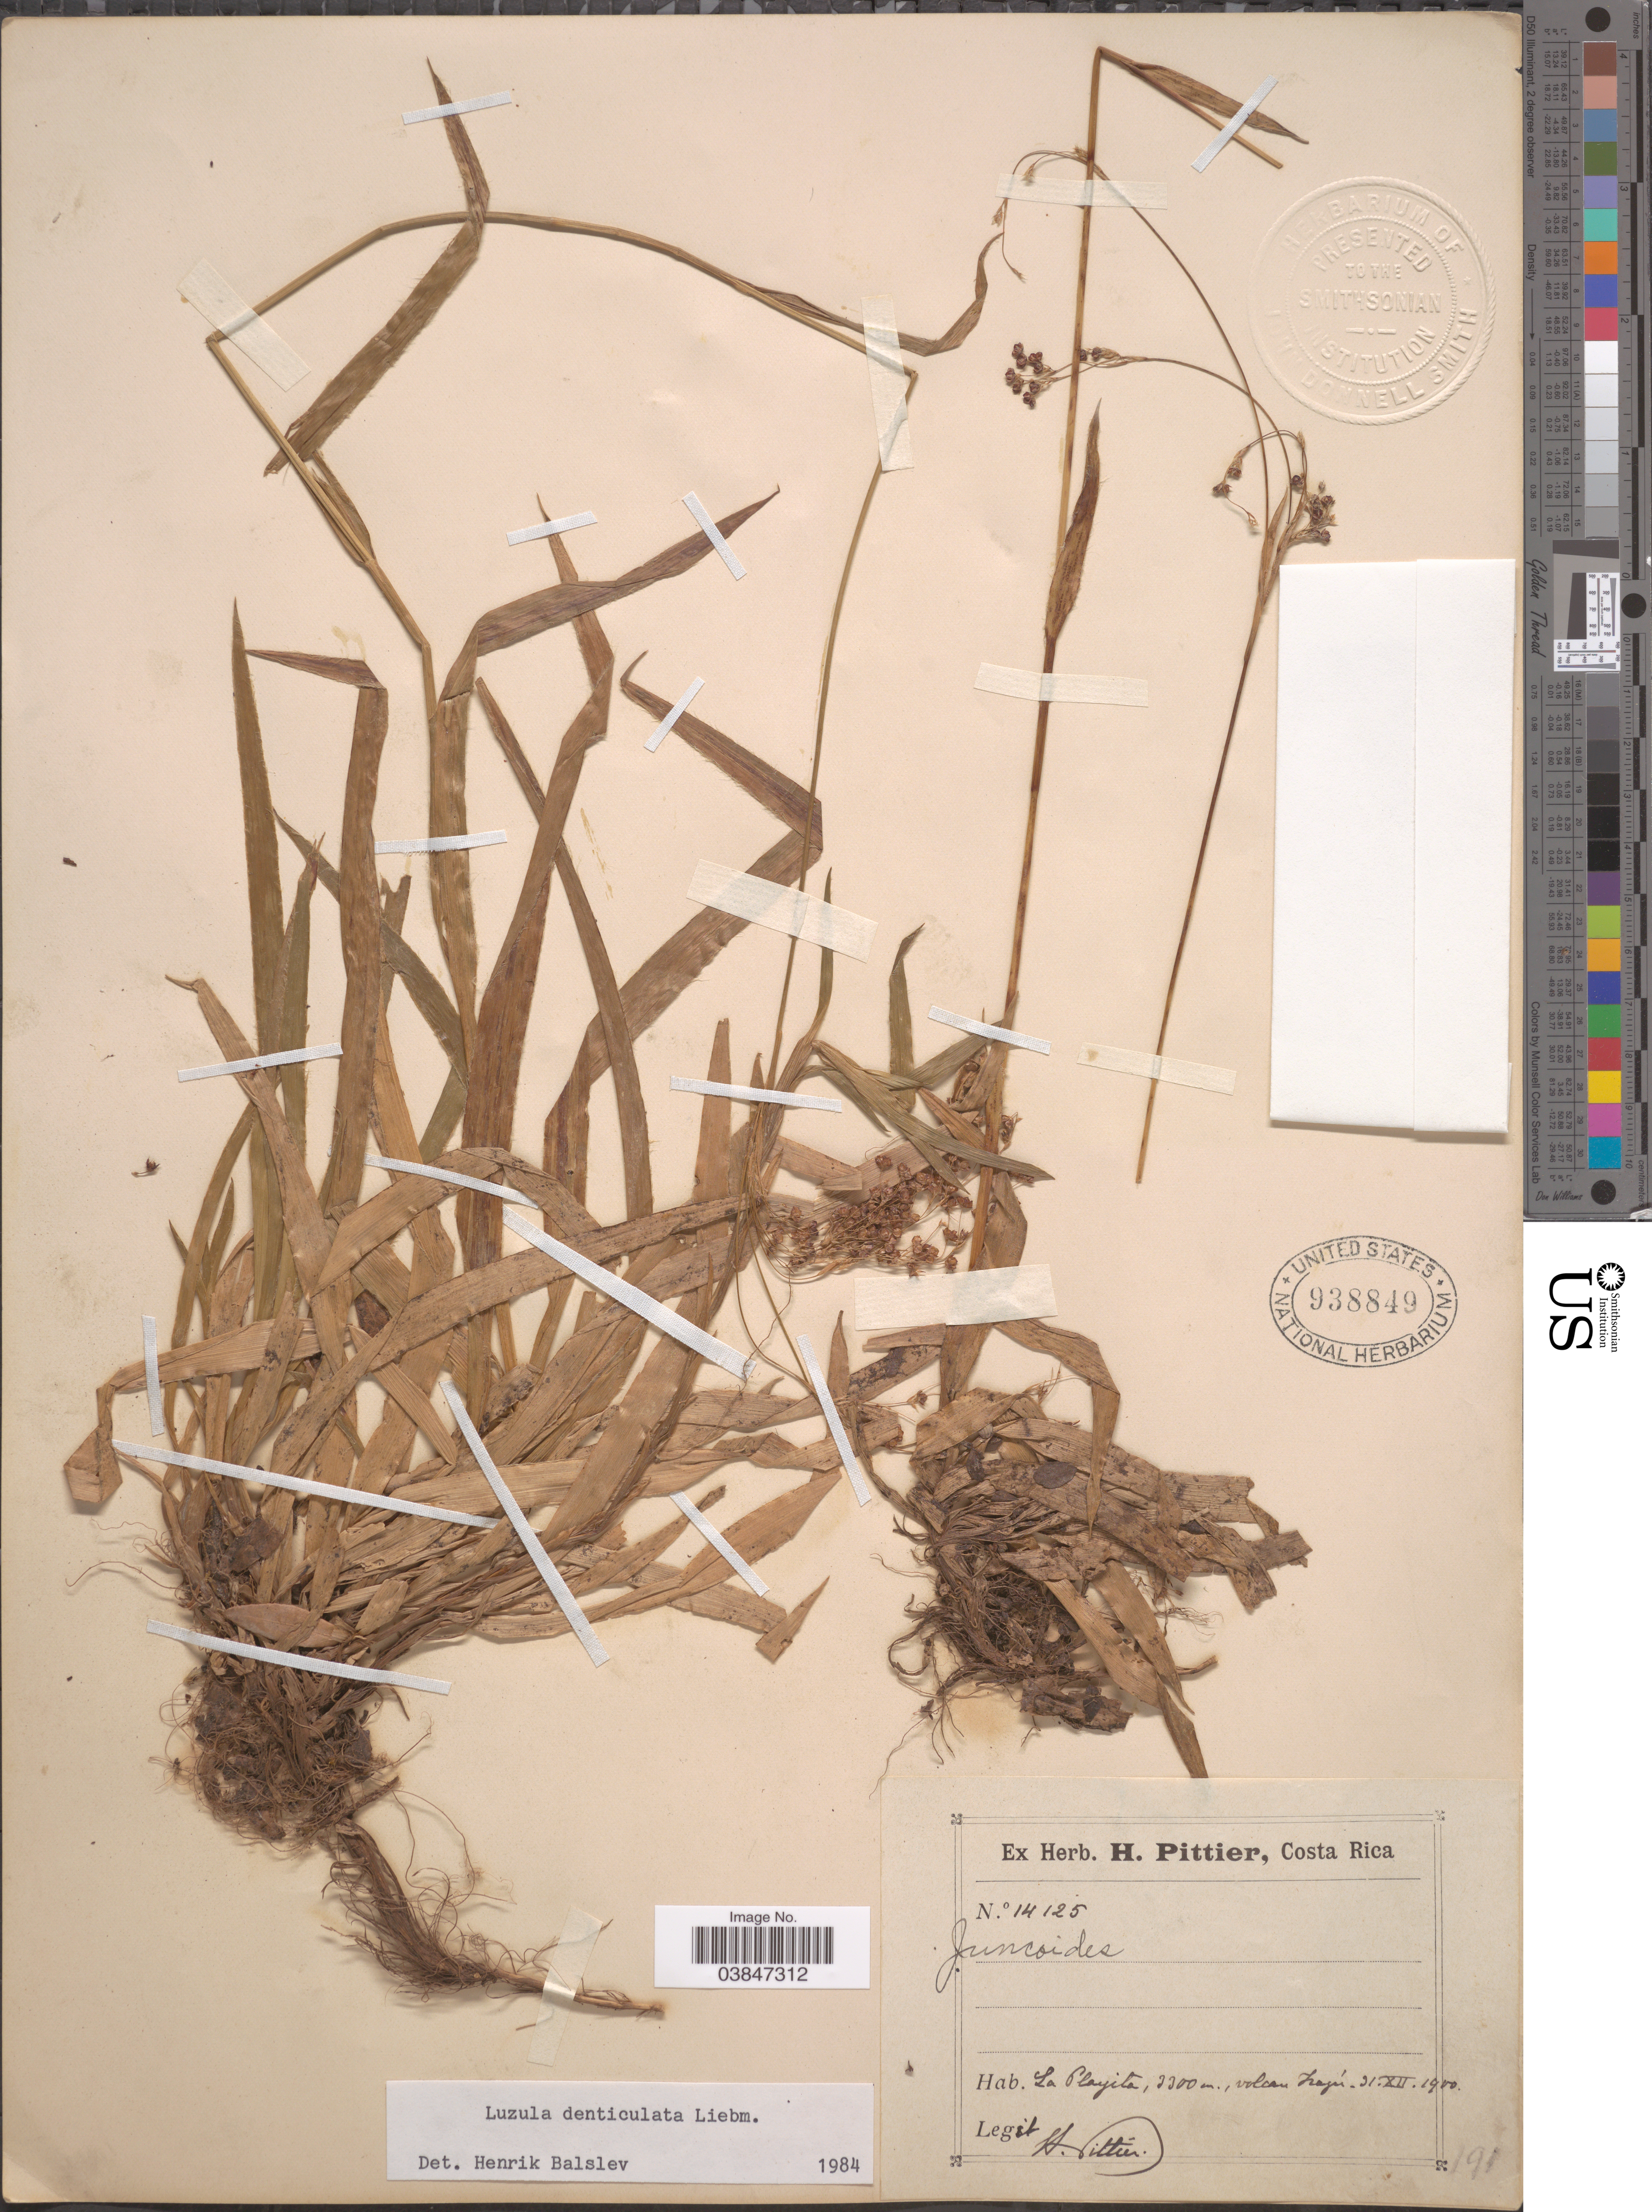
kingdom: Plantae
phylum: Tracheophyta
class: Liliopsida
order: Poales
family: Juncaceae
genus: Luzula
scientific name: Luzula denticulata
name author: Liebm.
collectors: H. F. Pittier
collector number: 14125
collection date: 1900-12-31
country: Costa Rica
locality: La Playita, volcan Irazú.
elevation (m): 3300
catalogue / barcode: US 938849